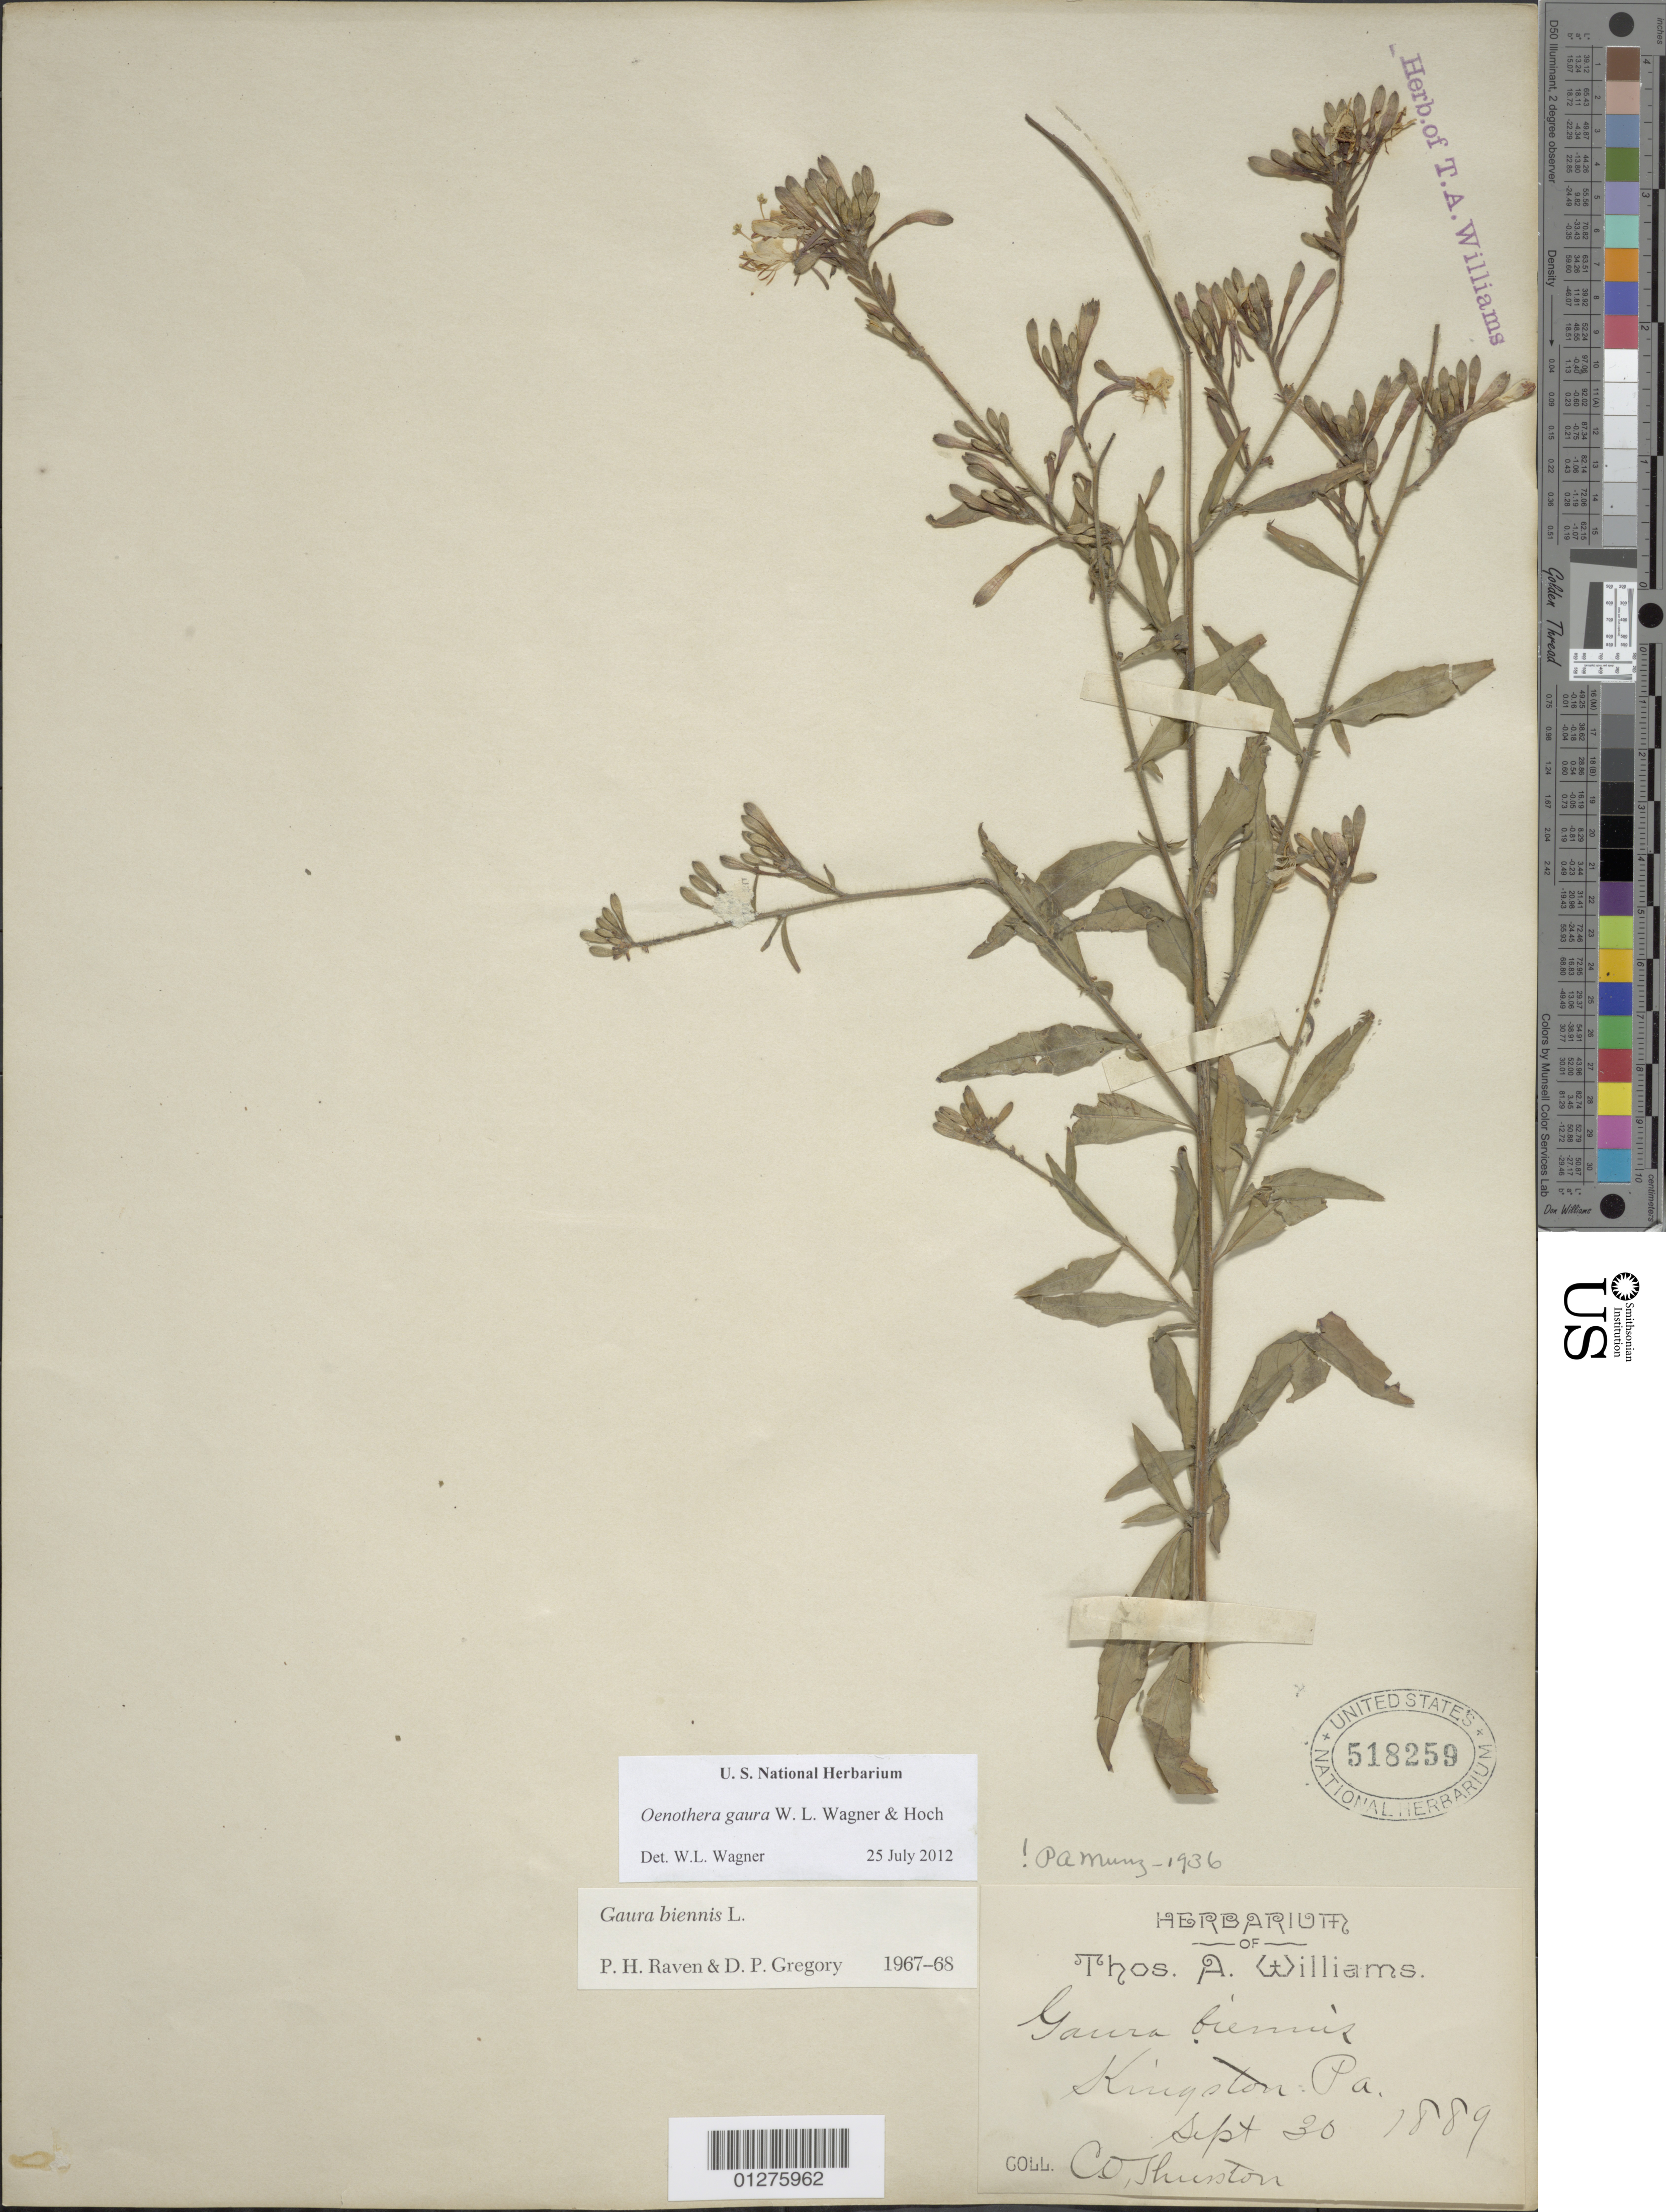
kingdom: Plantae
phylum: Tracheophyta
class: Magnoliopsida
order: Myrtales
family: Onagraceae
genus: Oenothera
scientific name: Oenothera gaura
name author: W.L. Wagner & Hoch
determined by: Wagner, W. L., (BOT), Smithsonian Institution - National Museum of Natural History (UNITED STATES)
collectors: C. Thurston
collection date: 1889-09-30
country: United States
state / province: Pennsylvania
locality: Kingston.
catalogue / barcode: US 518259